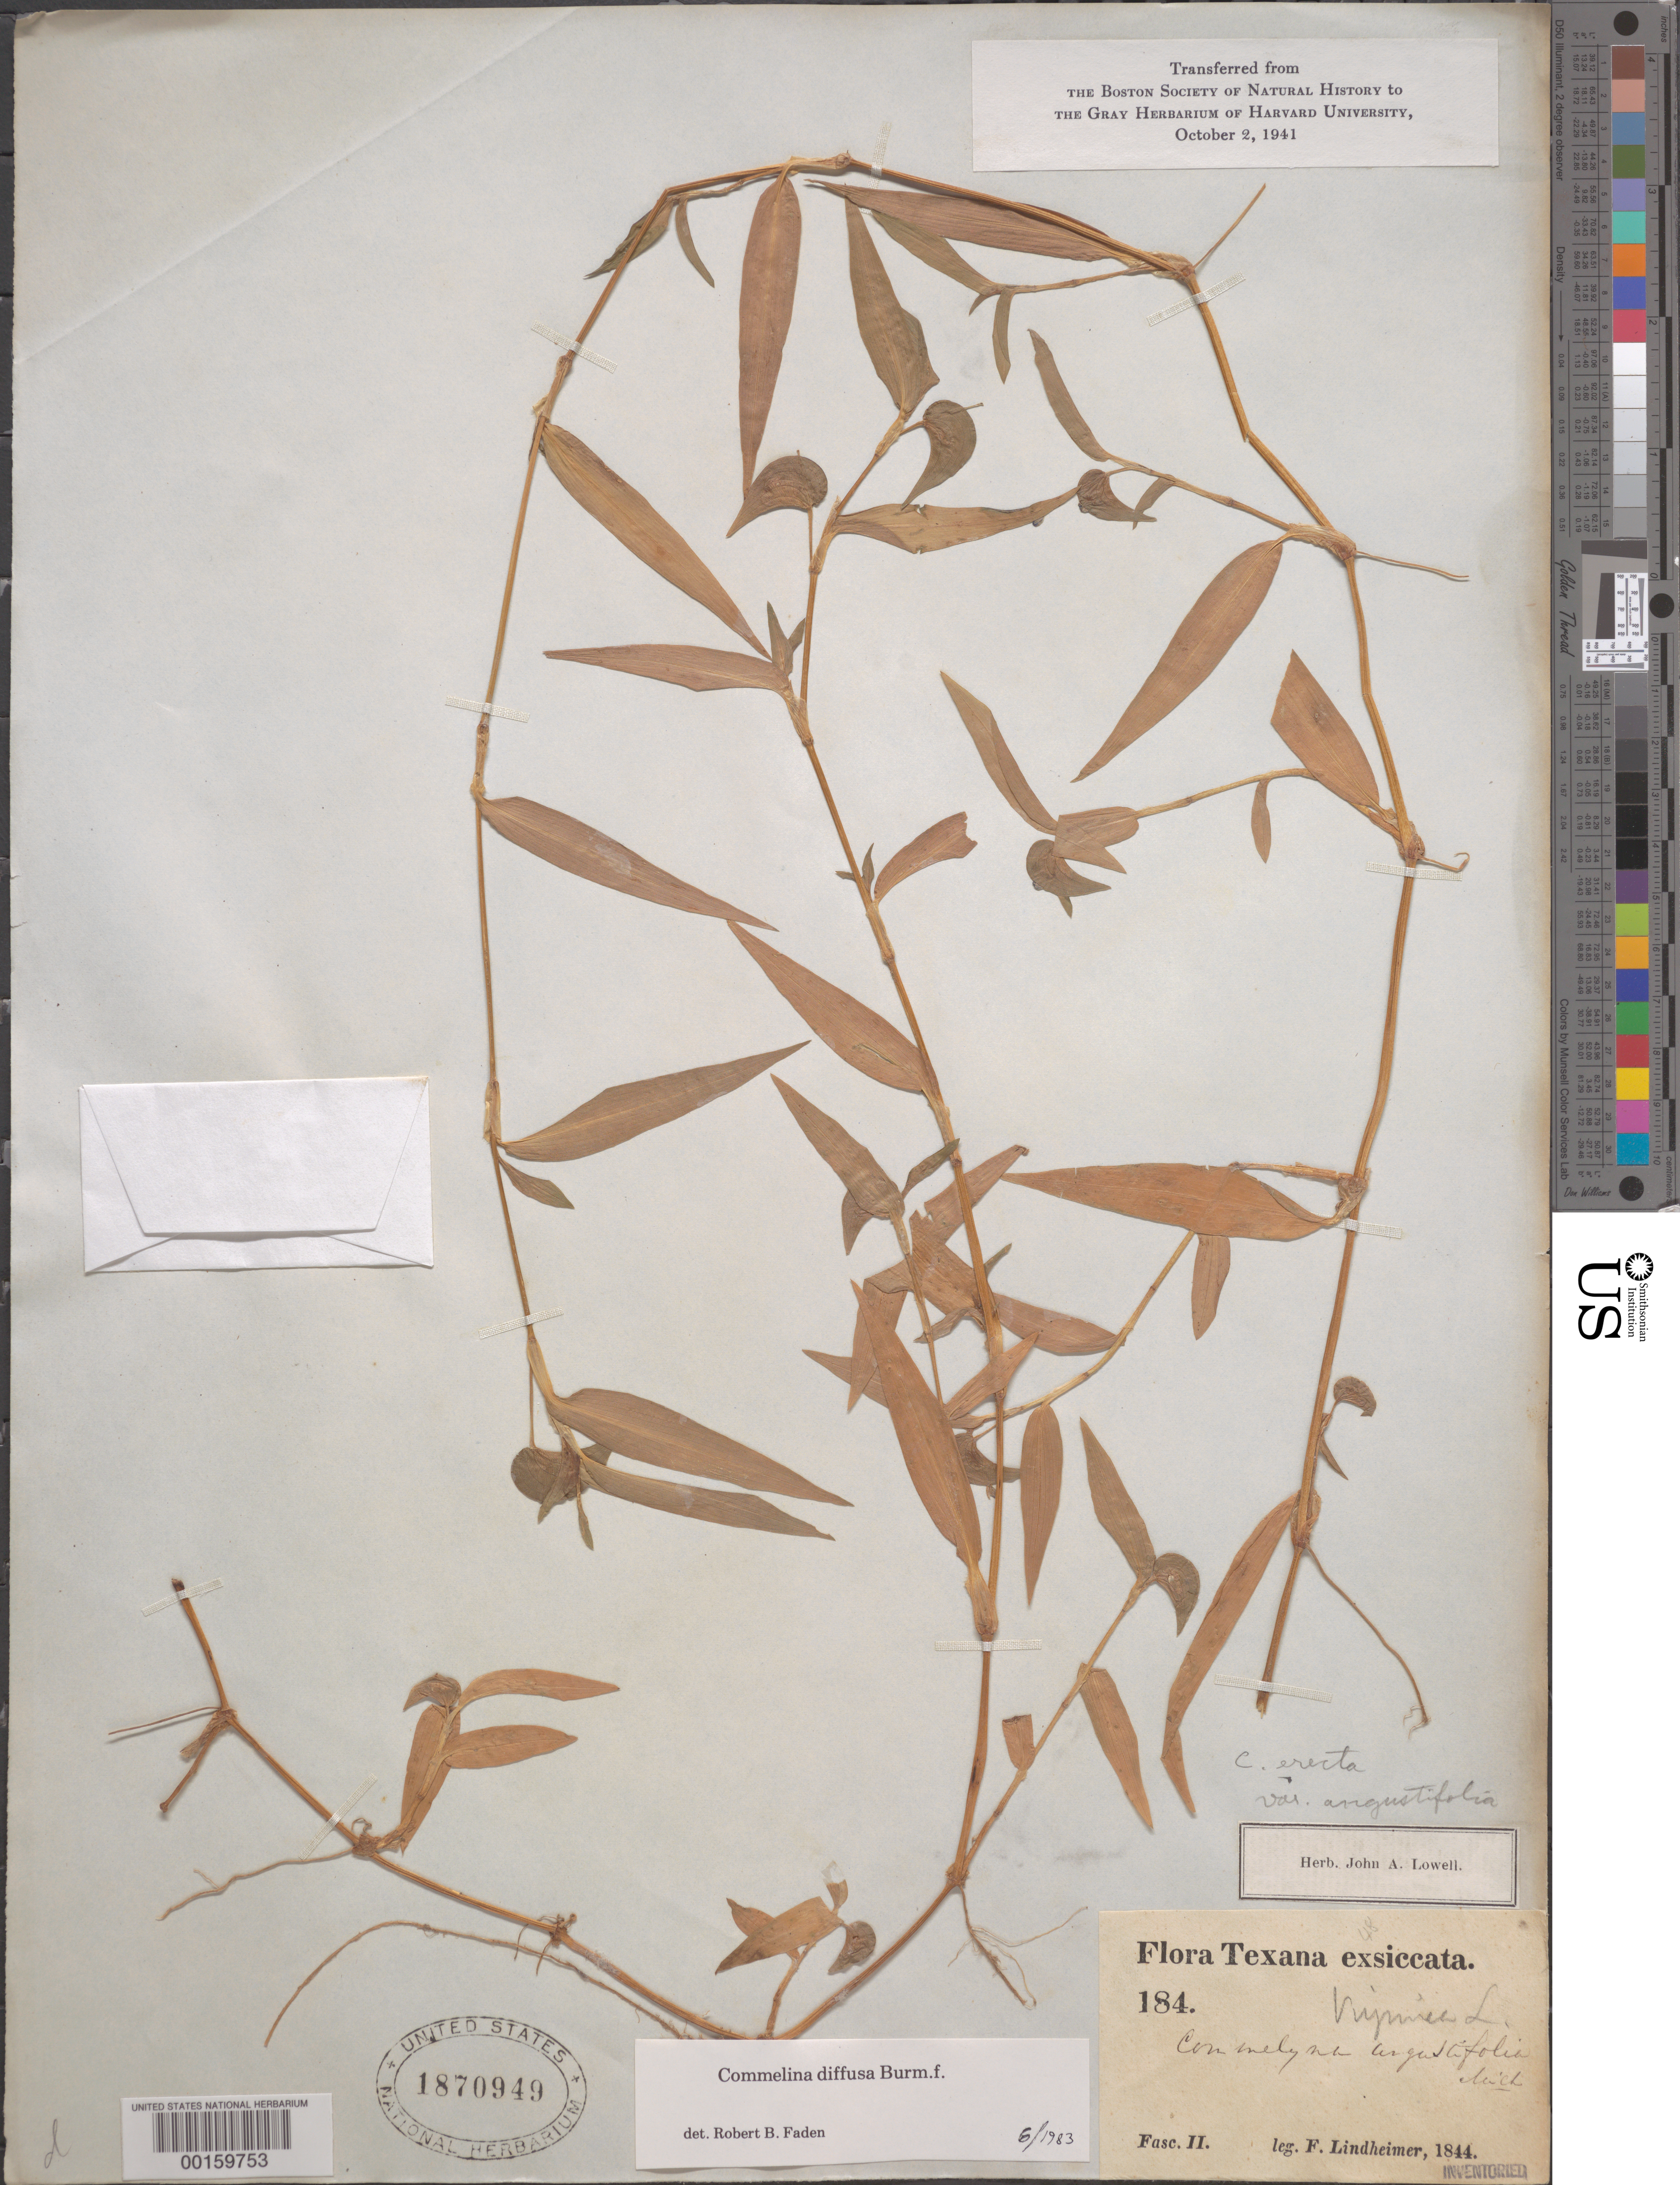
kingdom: Plantae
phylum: Tracheophyta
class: Liliopsida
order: Commelinales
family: Commelinaceae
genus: Commelina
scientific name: Commelina diffusa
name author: Burm. f.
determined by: Faden, Robert B., (US), Smithsonian Institution - National Museum of Natural History (UNITED STATES)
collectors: F. J. Lindheimer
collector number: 184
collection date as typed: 1844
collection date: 1844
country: United States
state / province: Texas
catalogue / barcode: US 1870949